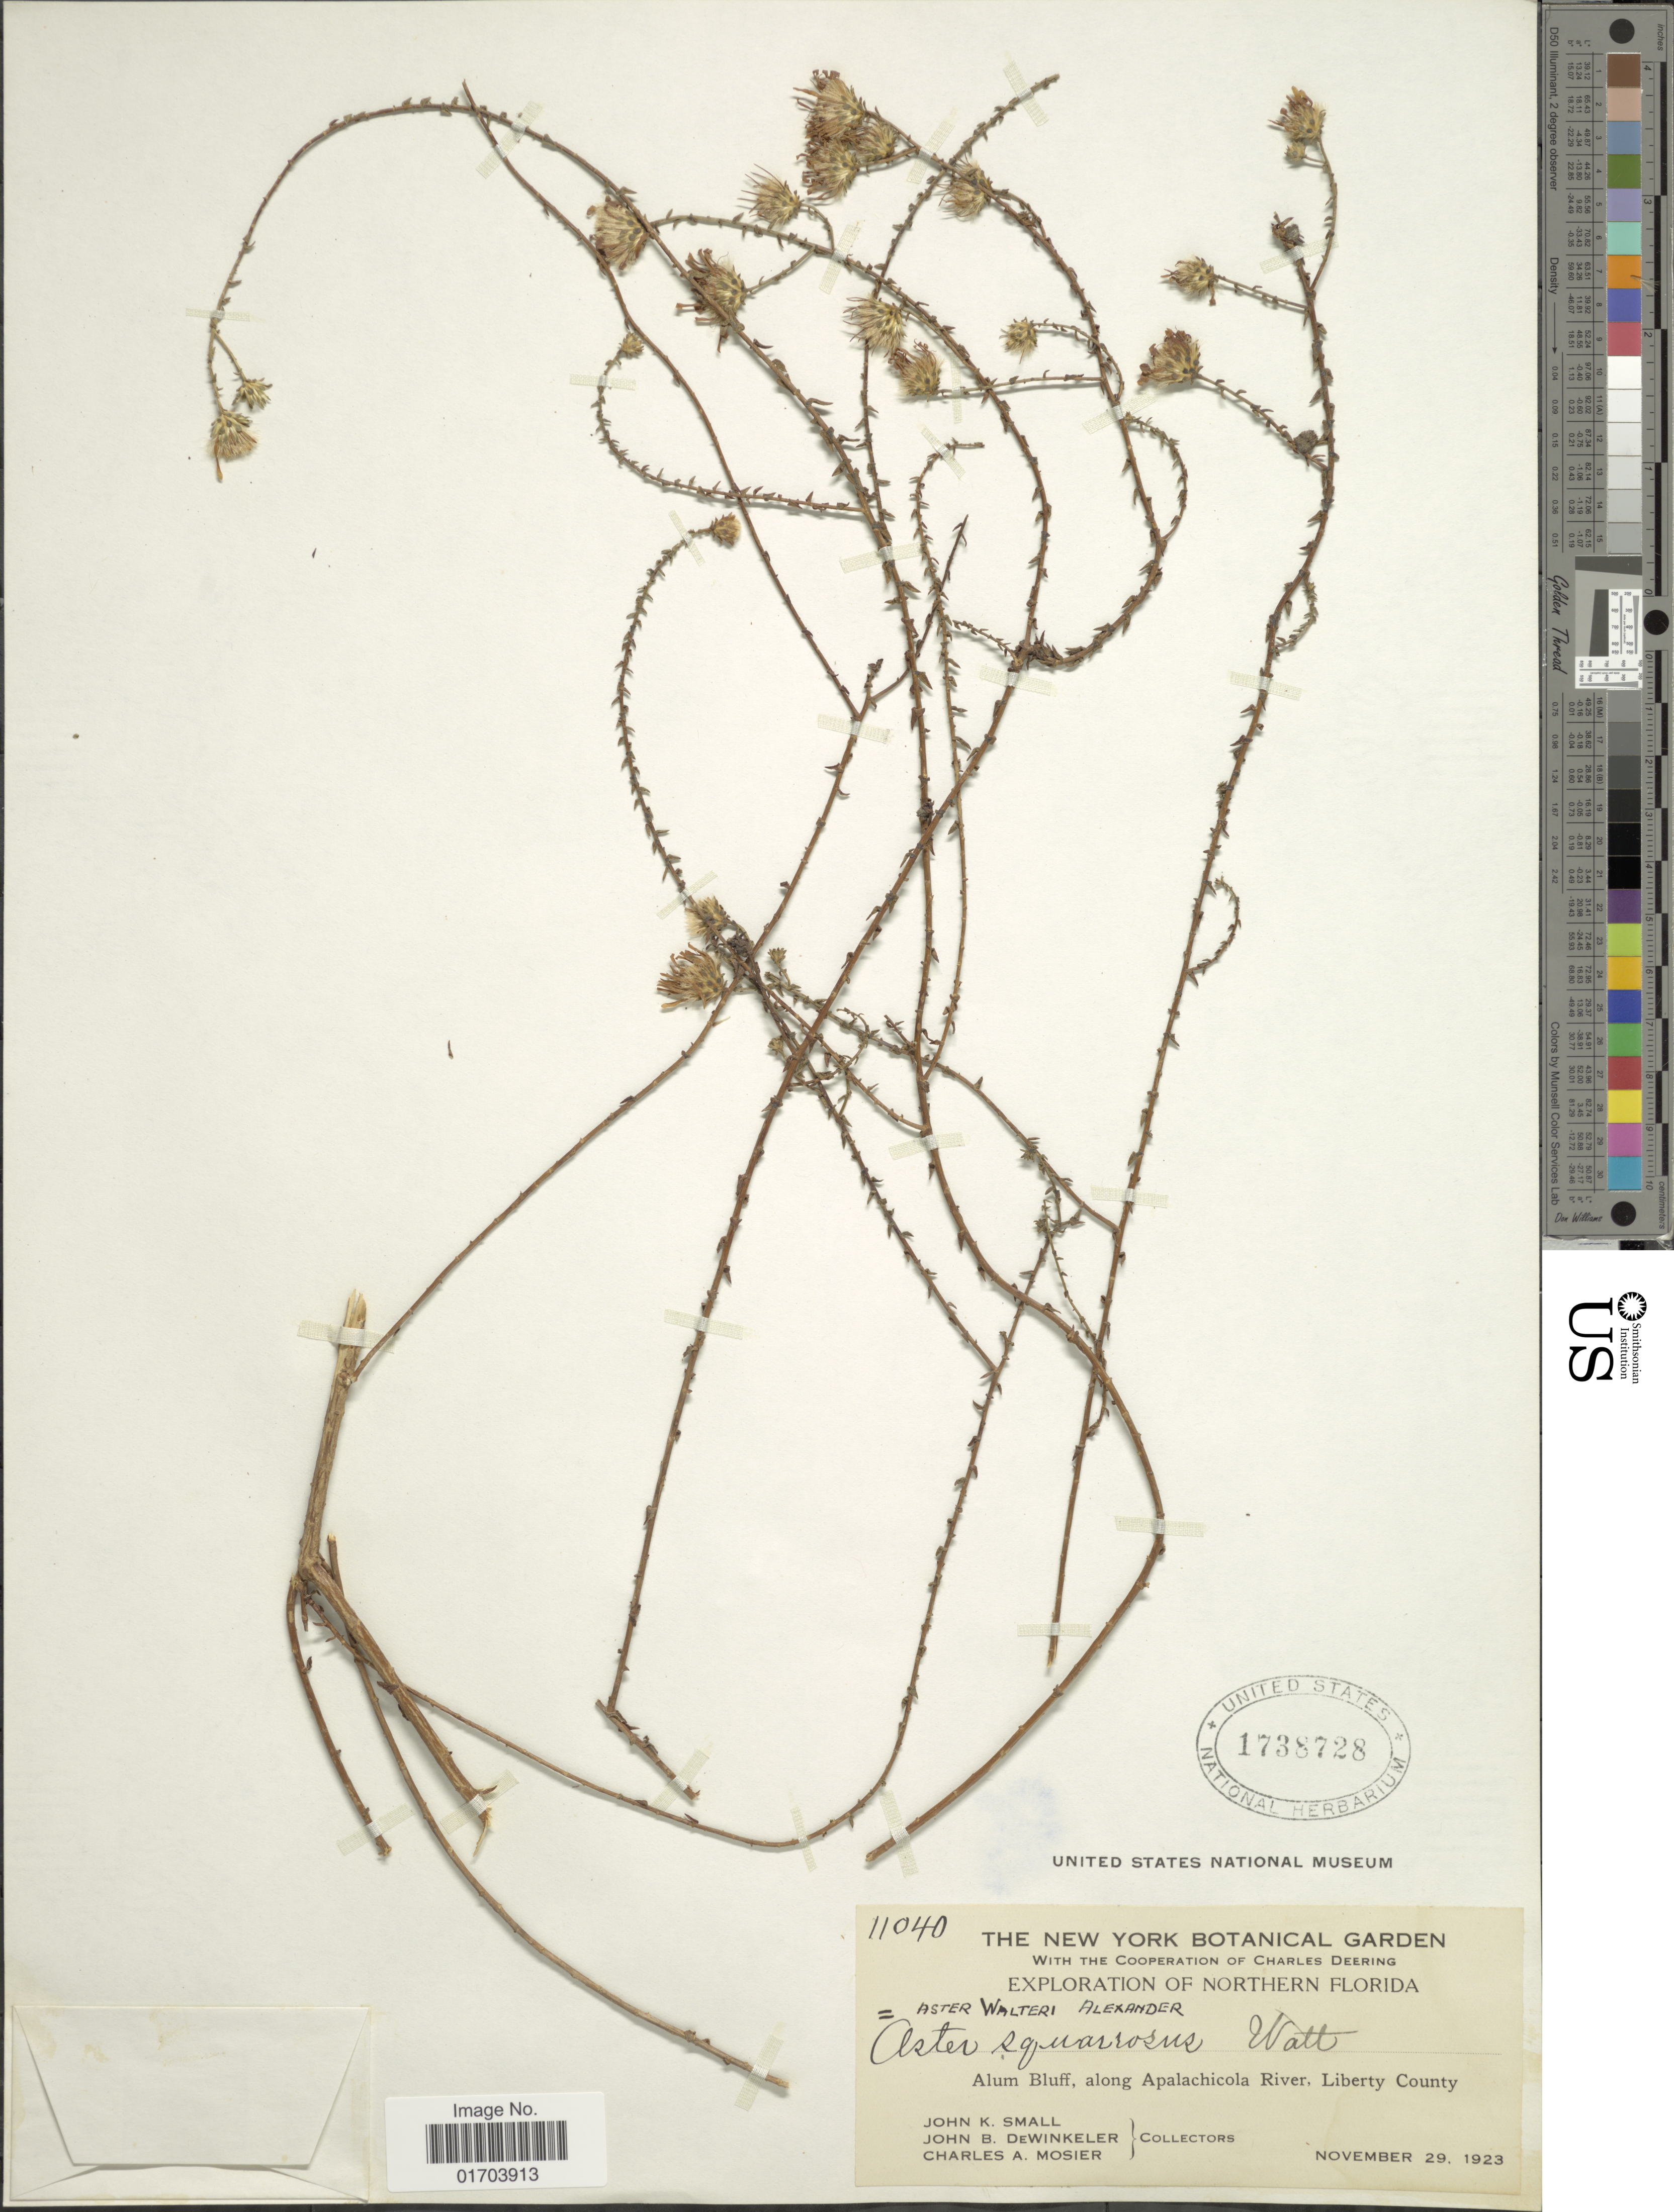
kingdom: Plantae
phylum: Tracheophyta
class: Magnoliopsida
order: Asterales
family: Asteraceae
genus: Symphyotrichum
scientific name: Symphyotrichum walteri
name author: (Alexander) G.L. Nesom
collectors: J. K. Small, J. B. Dewinkeler & C. A. Mosier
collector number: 11040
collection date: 1923-11-29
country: United States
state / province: Florida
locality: Northern Florida, Alum Bluff, along Apalachicola River, Liberty County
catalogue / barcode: US 1738728